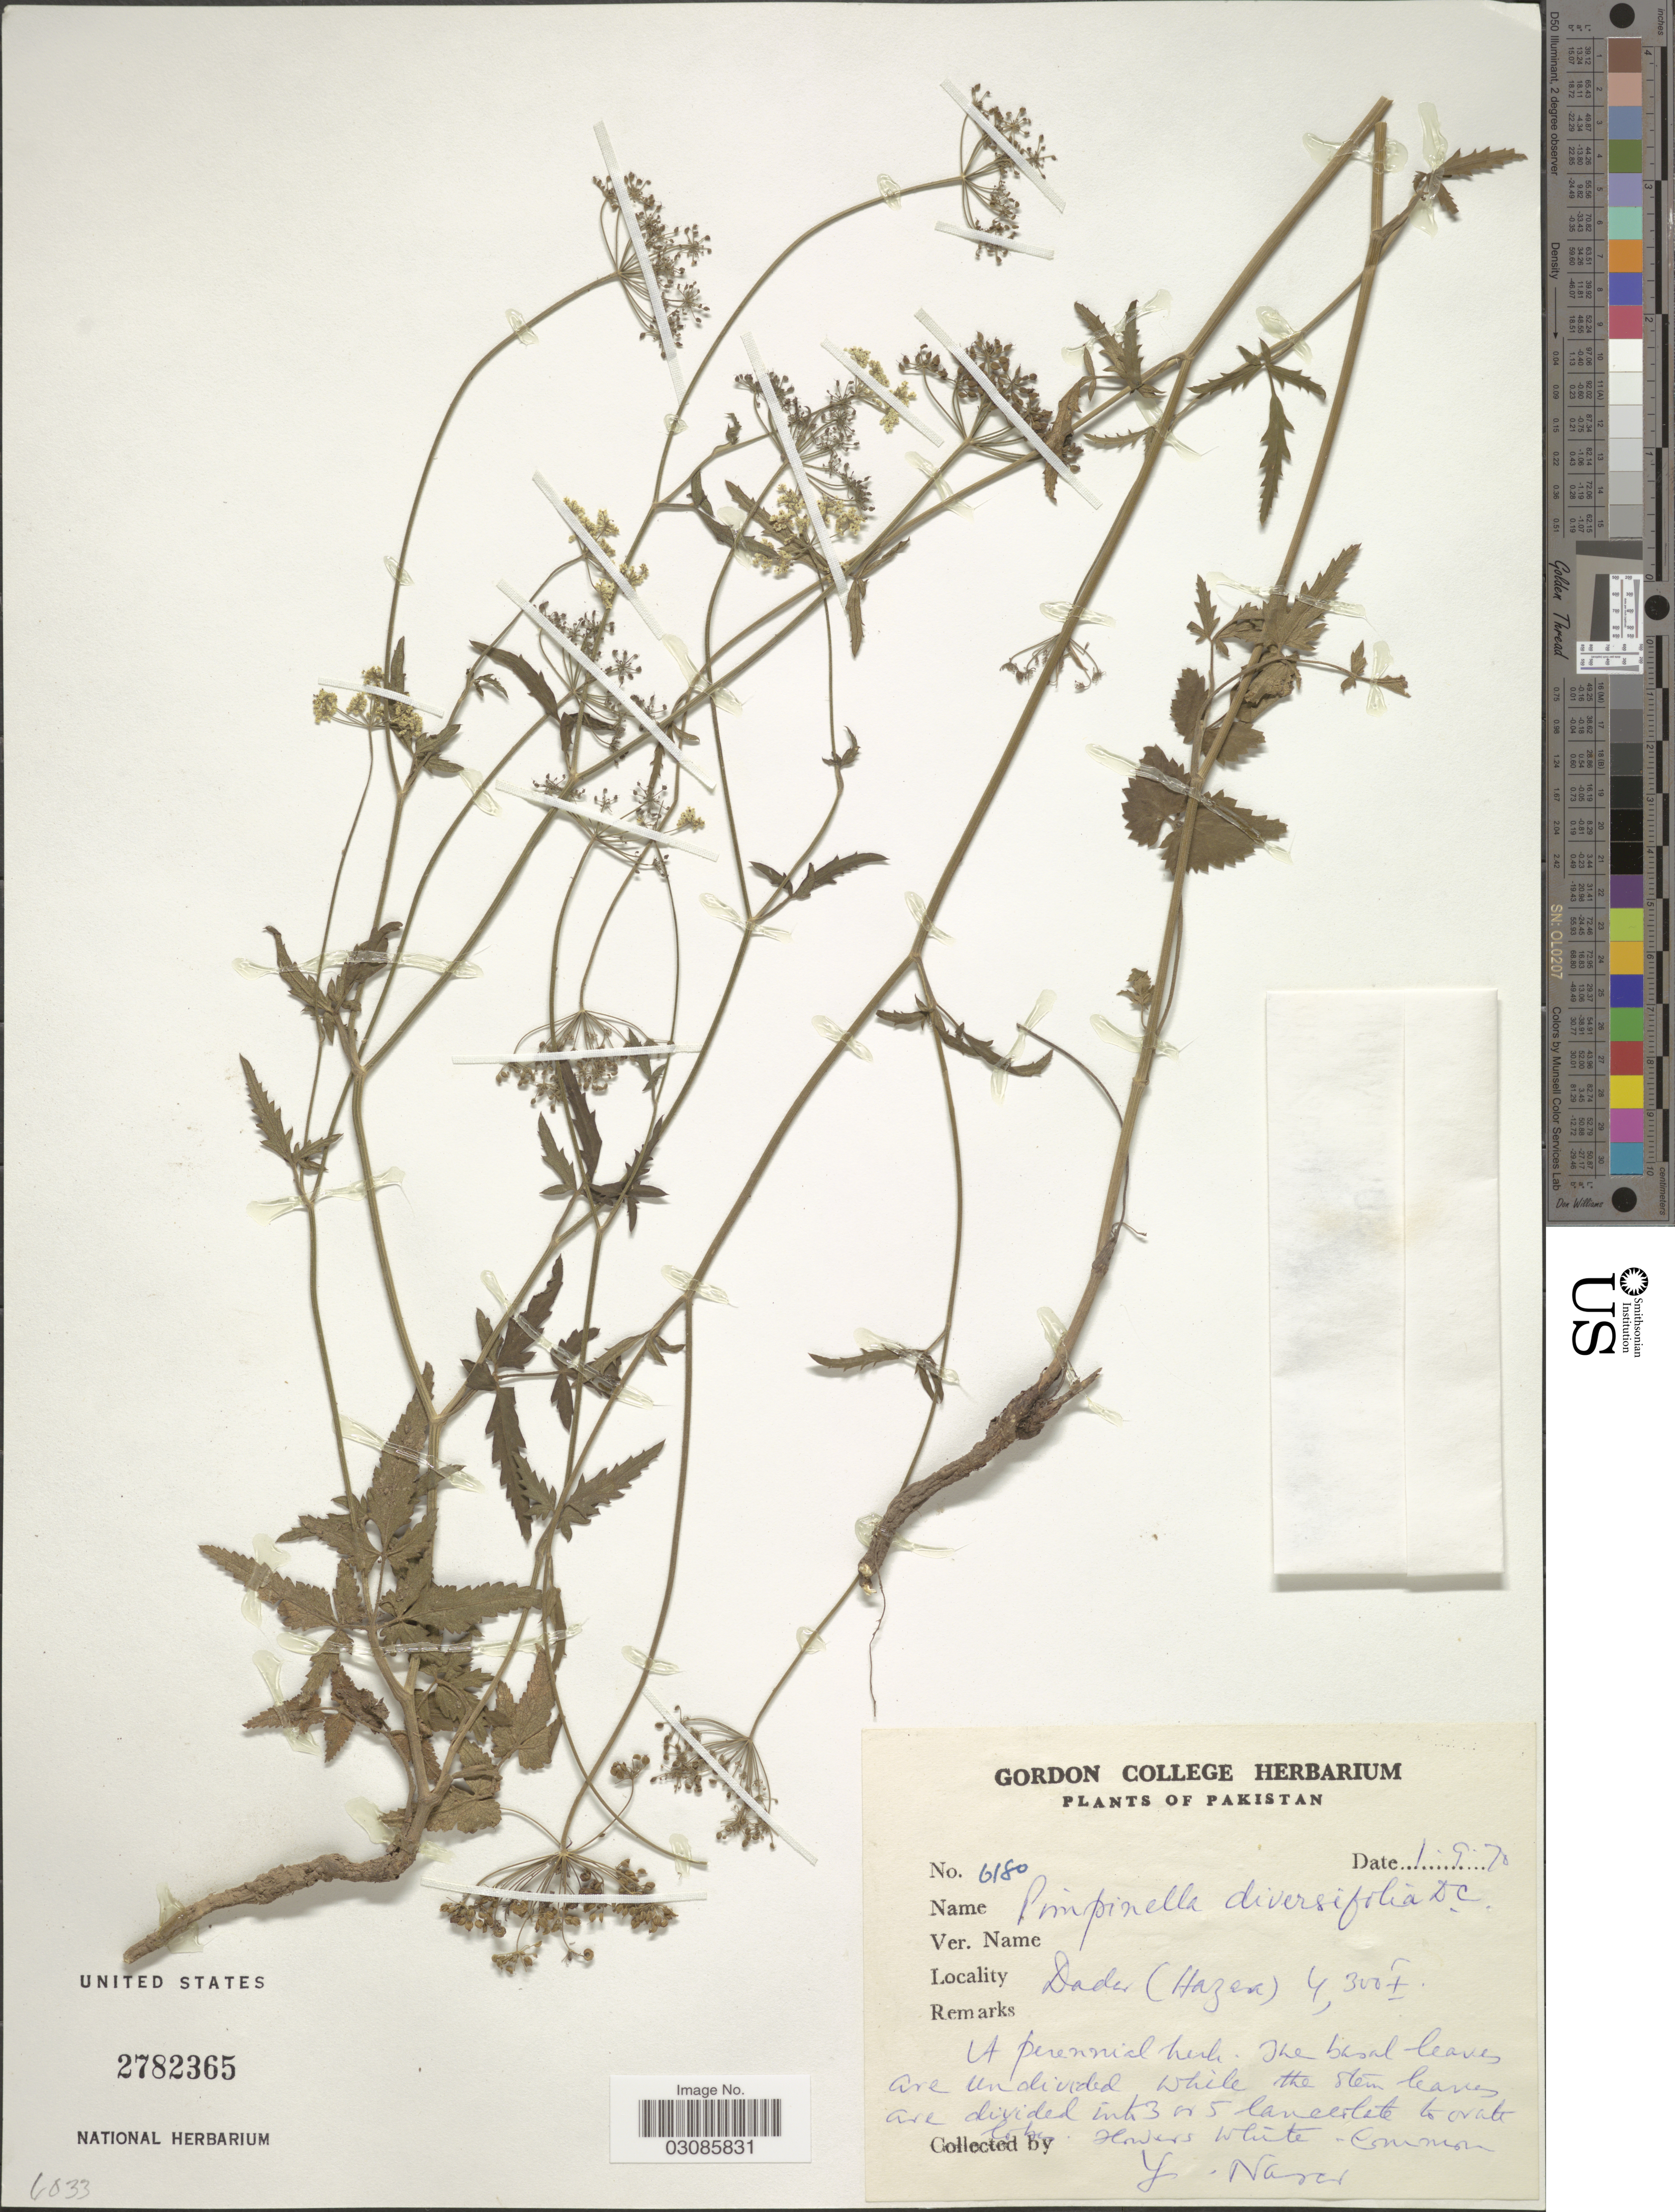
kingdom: Plantae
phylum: Tracheophyta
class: Magnoliopsida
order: Apiales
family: Apiaceae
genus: Pimpinella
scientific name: Pimpinella diversifolia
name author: DC.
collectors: Y. Nasir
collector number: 6180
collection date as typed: Transcribed d/m/y: 1/9/70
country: Pakistan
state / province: Khyber Pakhtunkhwa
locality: Dadar (Hazara).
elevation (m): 1311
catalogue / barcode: US 2782365